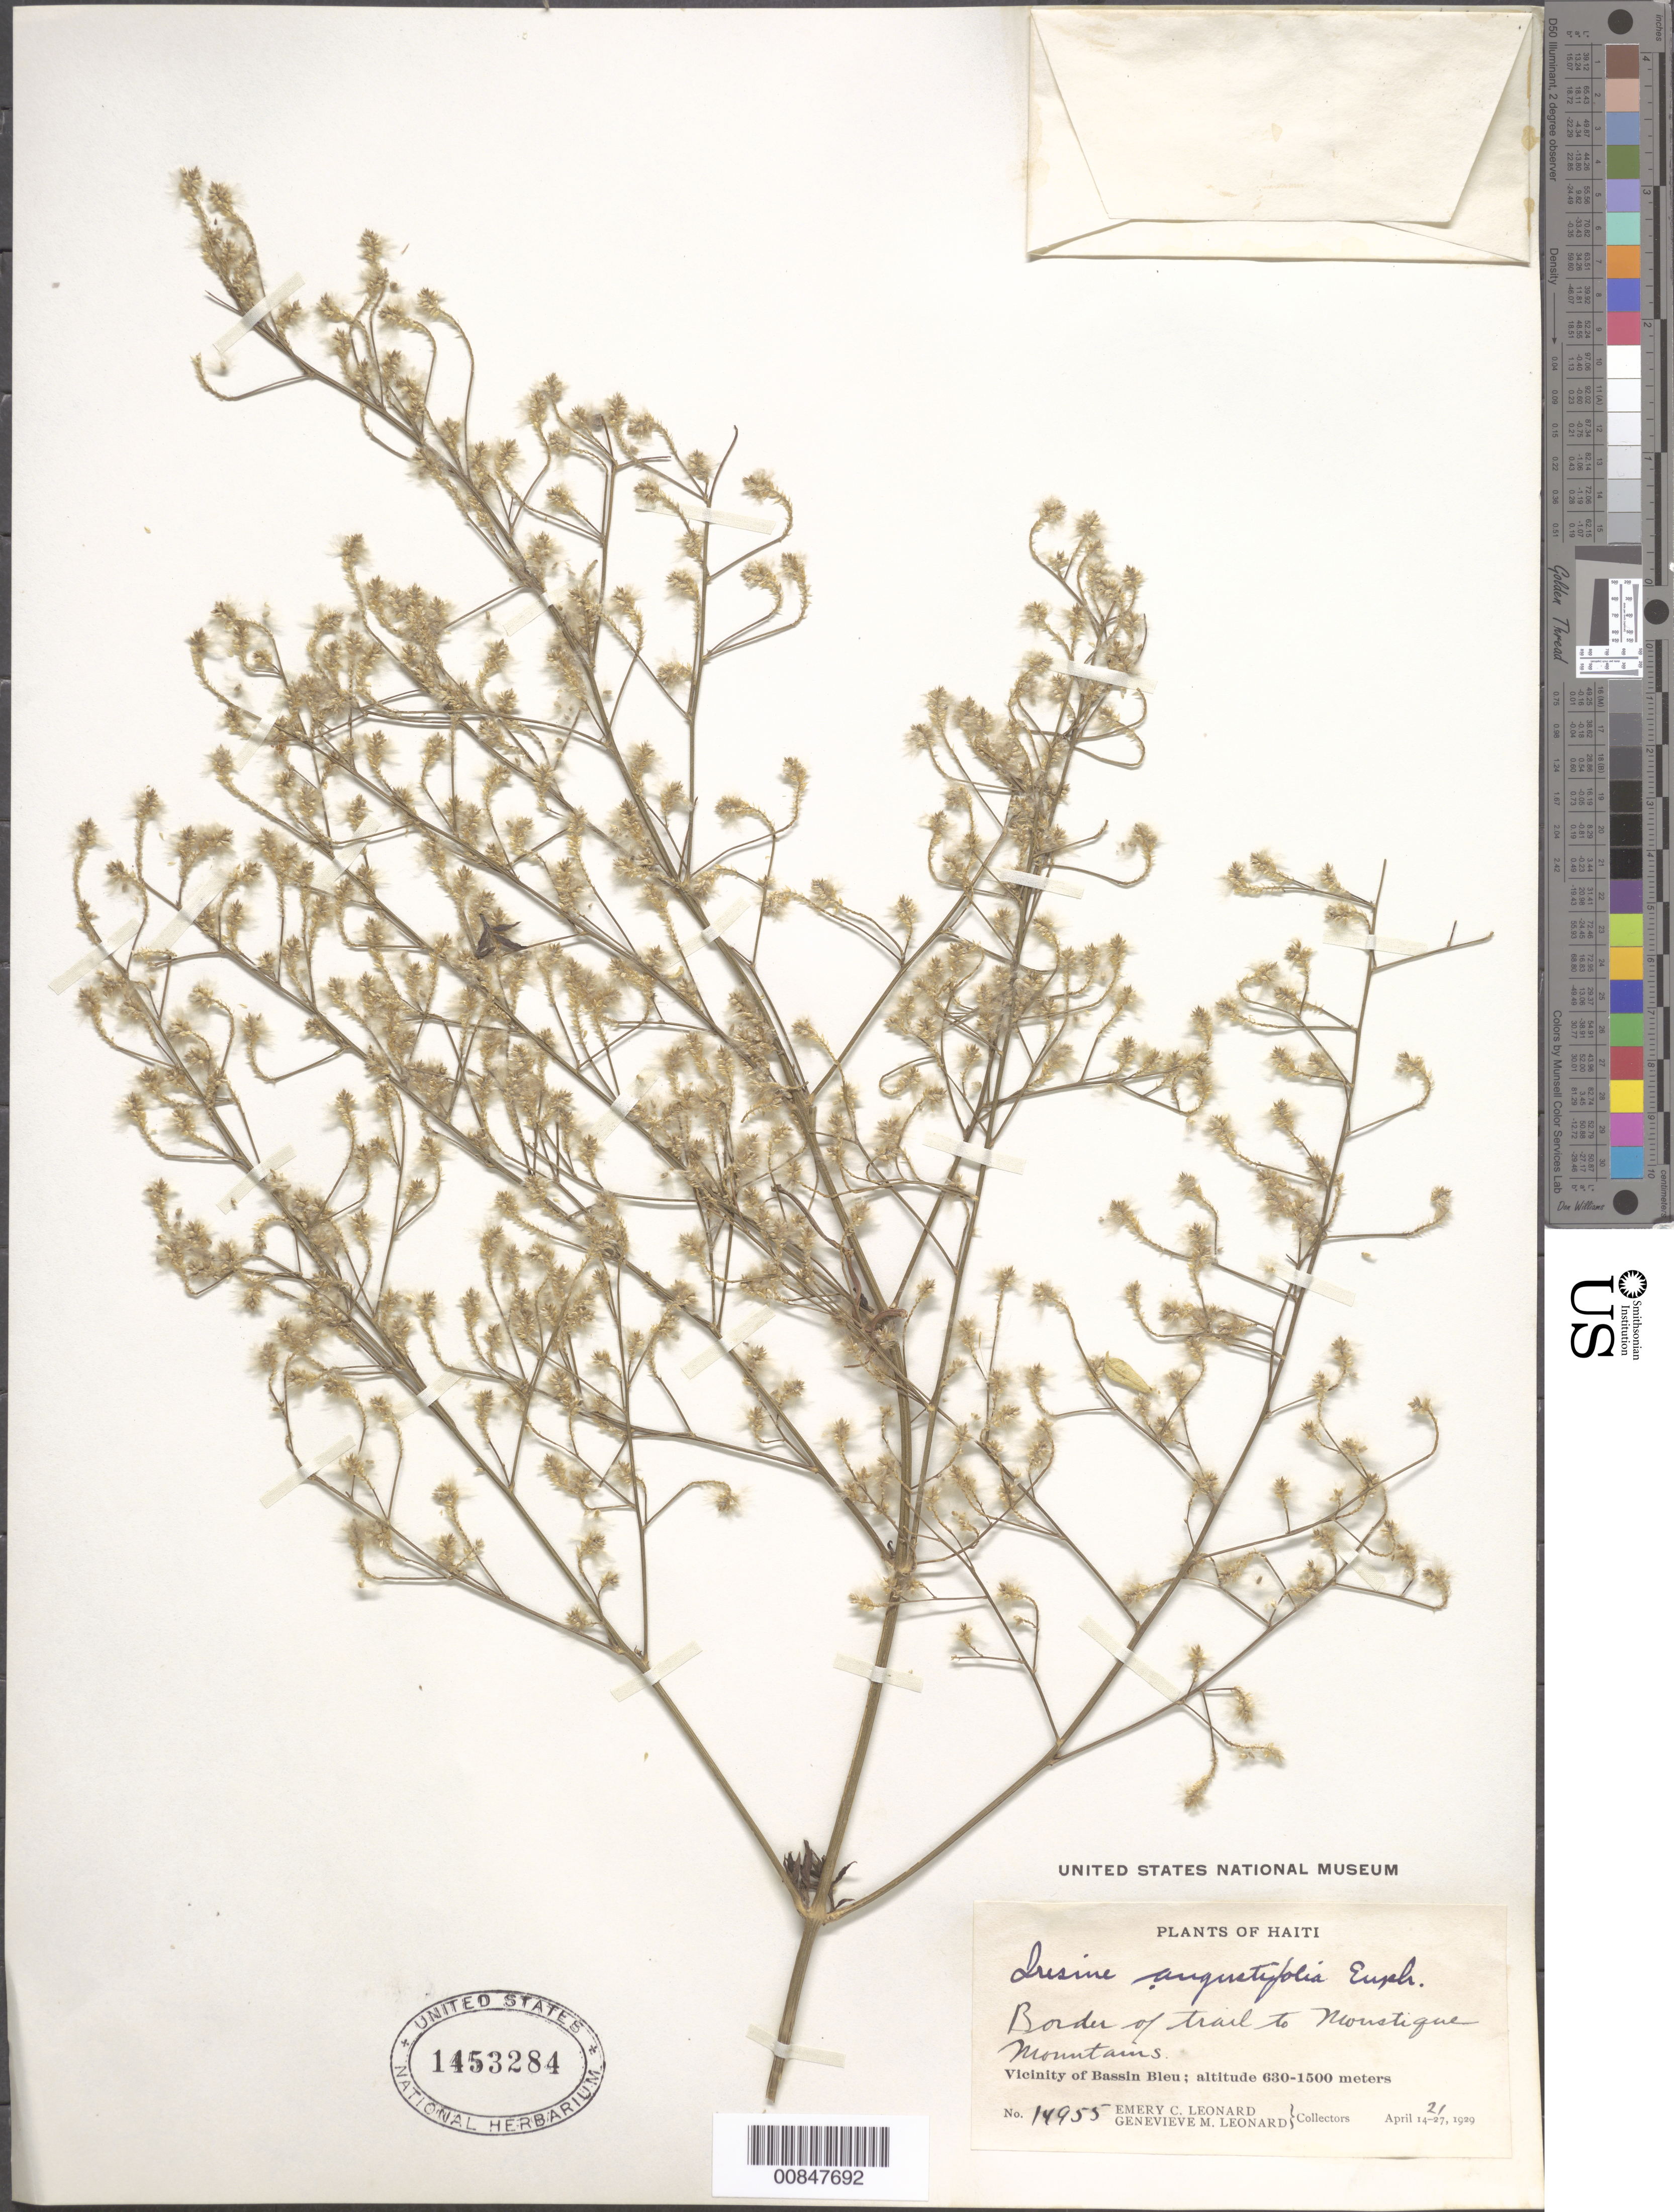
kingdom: Plantae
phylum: Tracheophyta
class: Magnoliopsida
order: Caryophyllales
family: Amaranthaceae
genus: Iresine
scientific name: Iresine angustifolia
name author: Euphrasén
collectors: E. C. Leonard & G. M. Leonard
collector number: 14955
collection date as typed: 21 Apr 1929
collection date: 1929-04-21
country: Haiti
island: Hispaniola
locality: Vicinity of Bassin Bleu. Border of trail, to Moustique Mountains.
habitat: Border of trail.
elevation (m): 630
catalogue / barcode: US 1453284